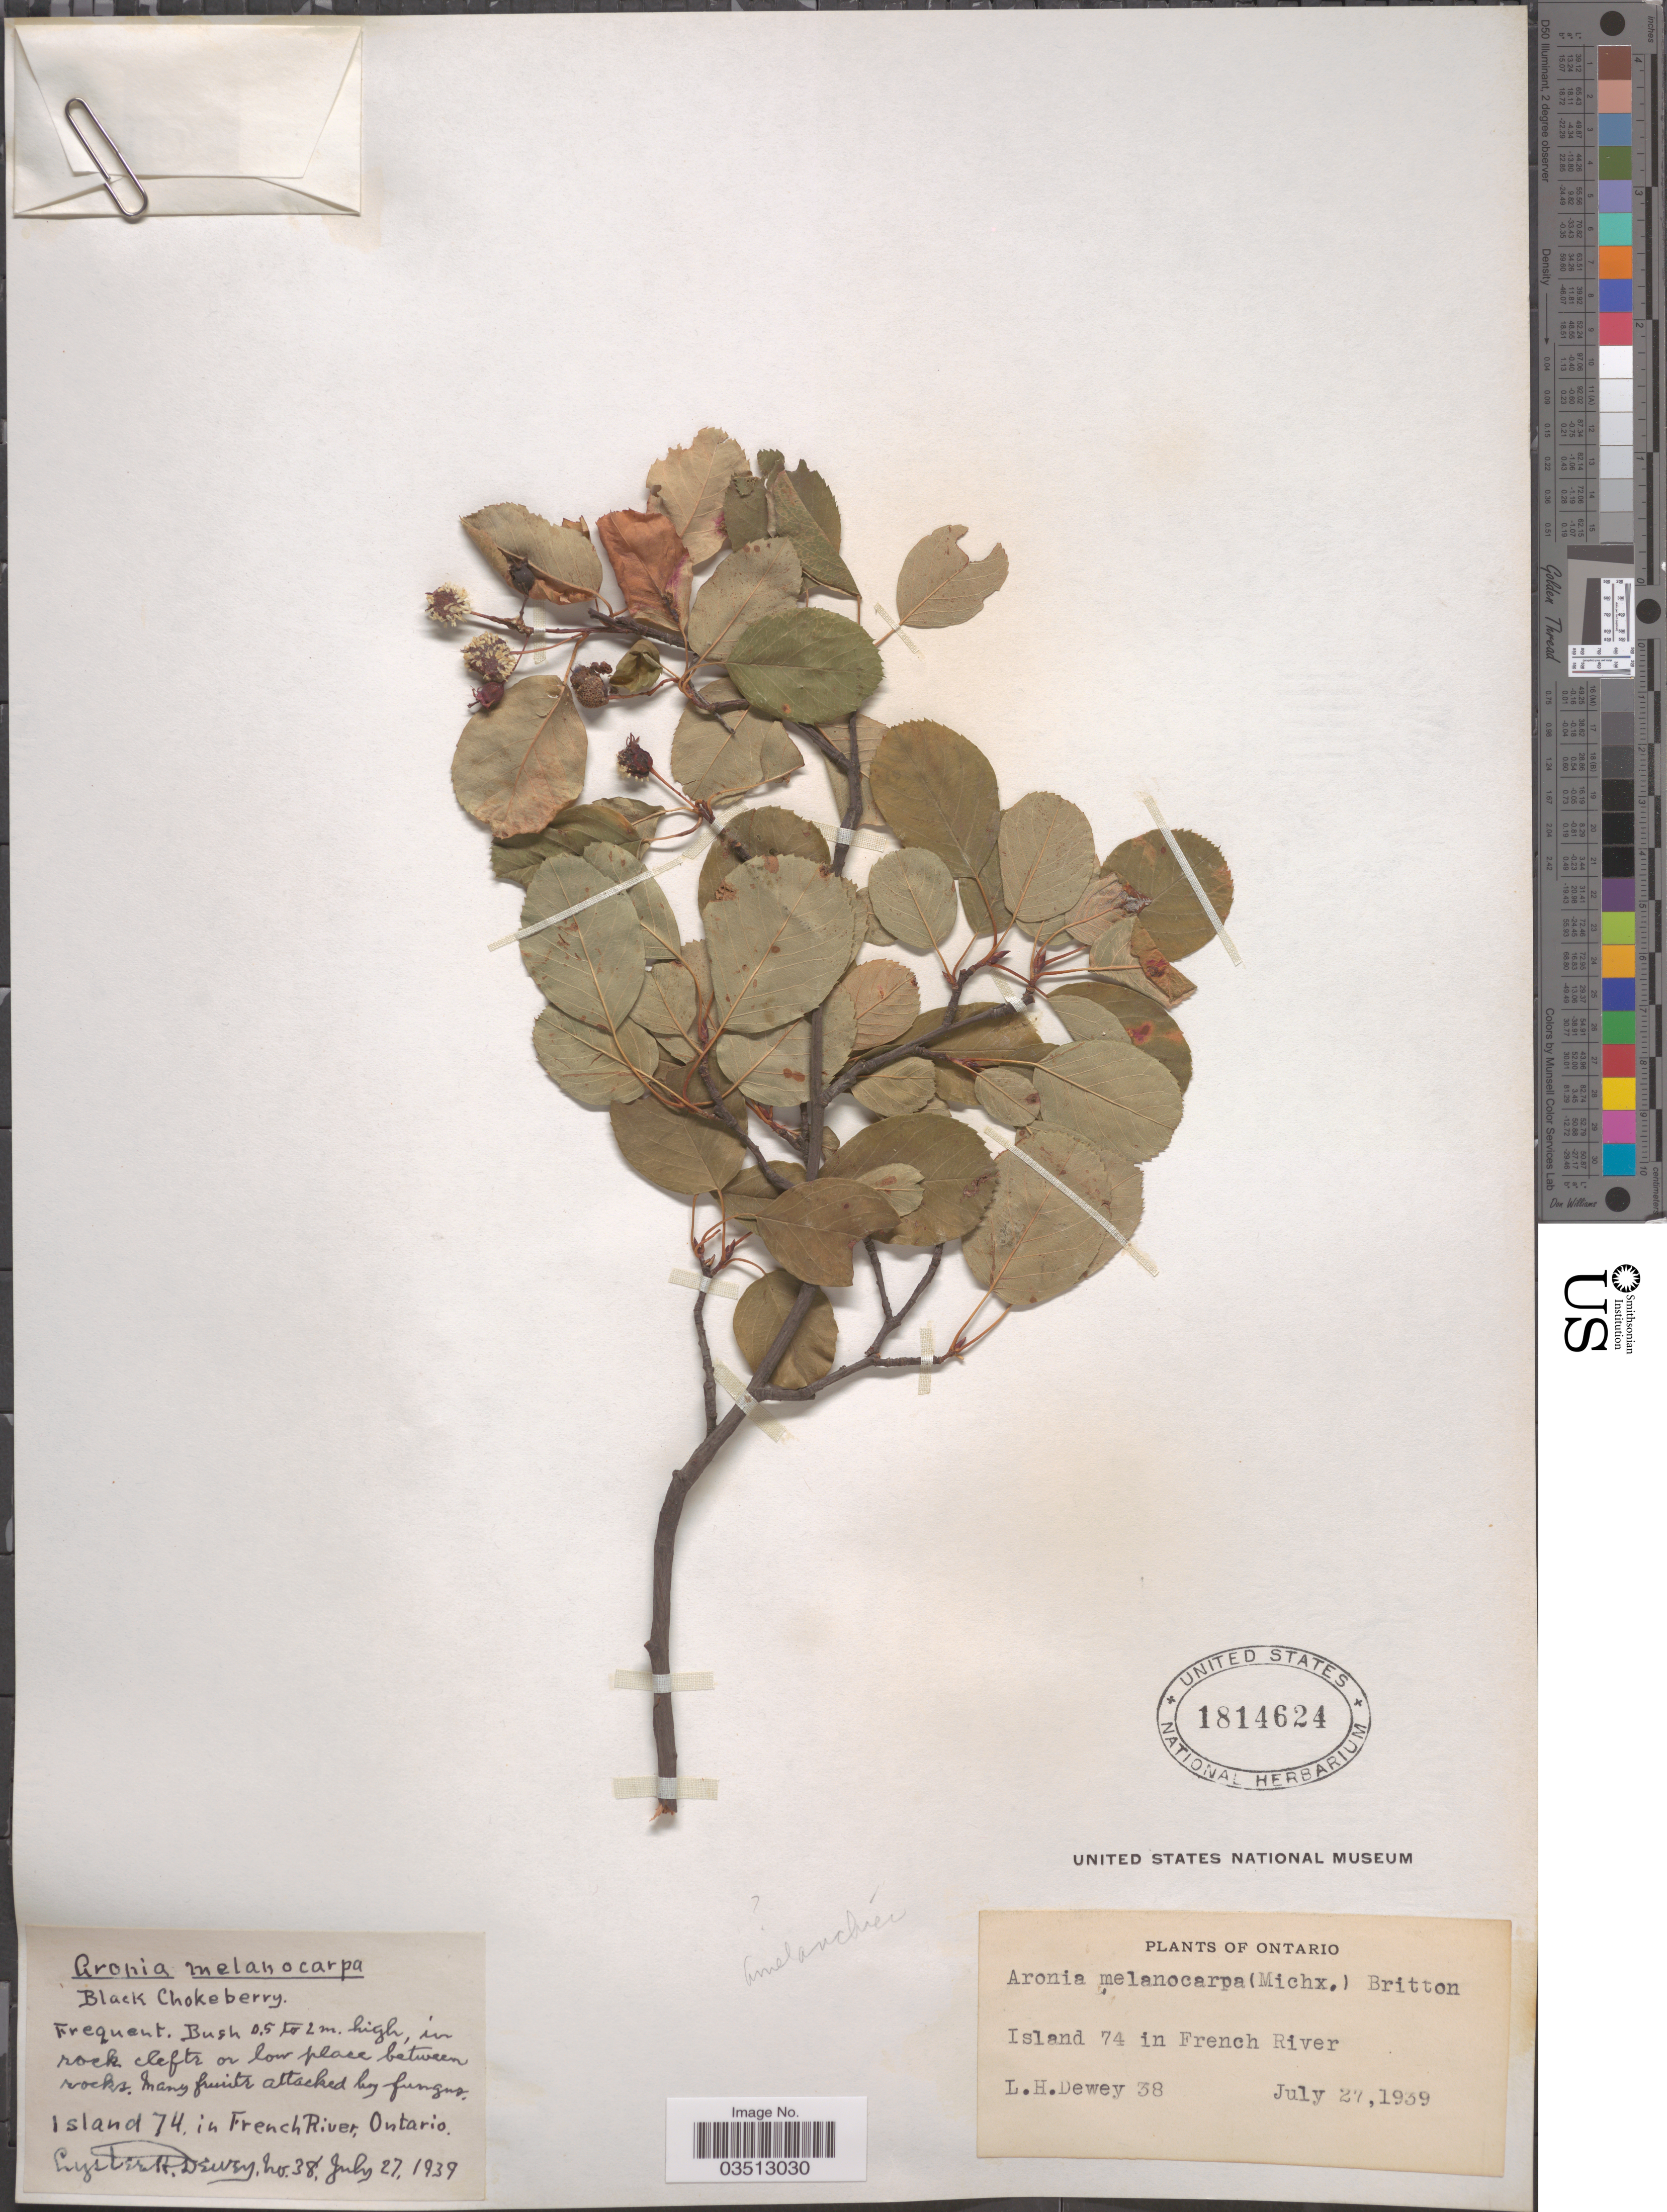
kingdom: Plantae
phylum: Tracheophyta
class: Magnoliopsida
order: Rosales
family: Rosaceae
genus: Amelanchier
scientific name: Amelanchier sp.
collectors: L. H. Dewey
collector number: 38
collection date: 1939-07-27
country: Canada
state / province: Ontario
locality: Island 74 in French River.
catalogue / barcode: US 1814624